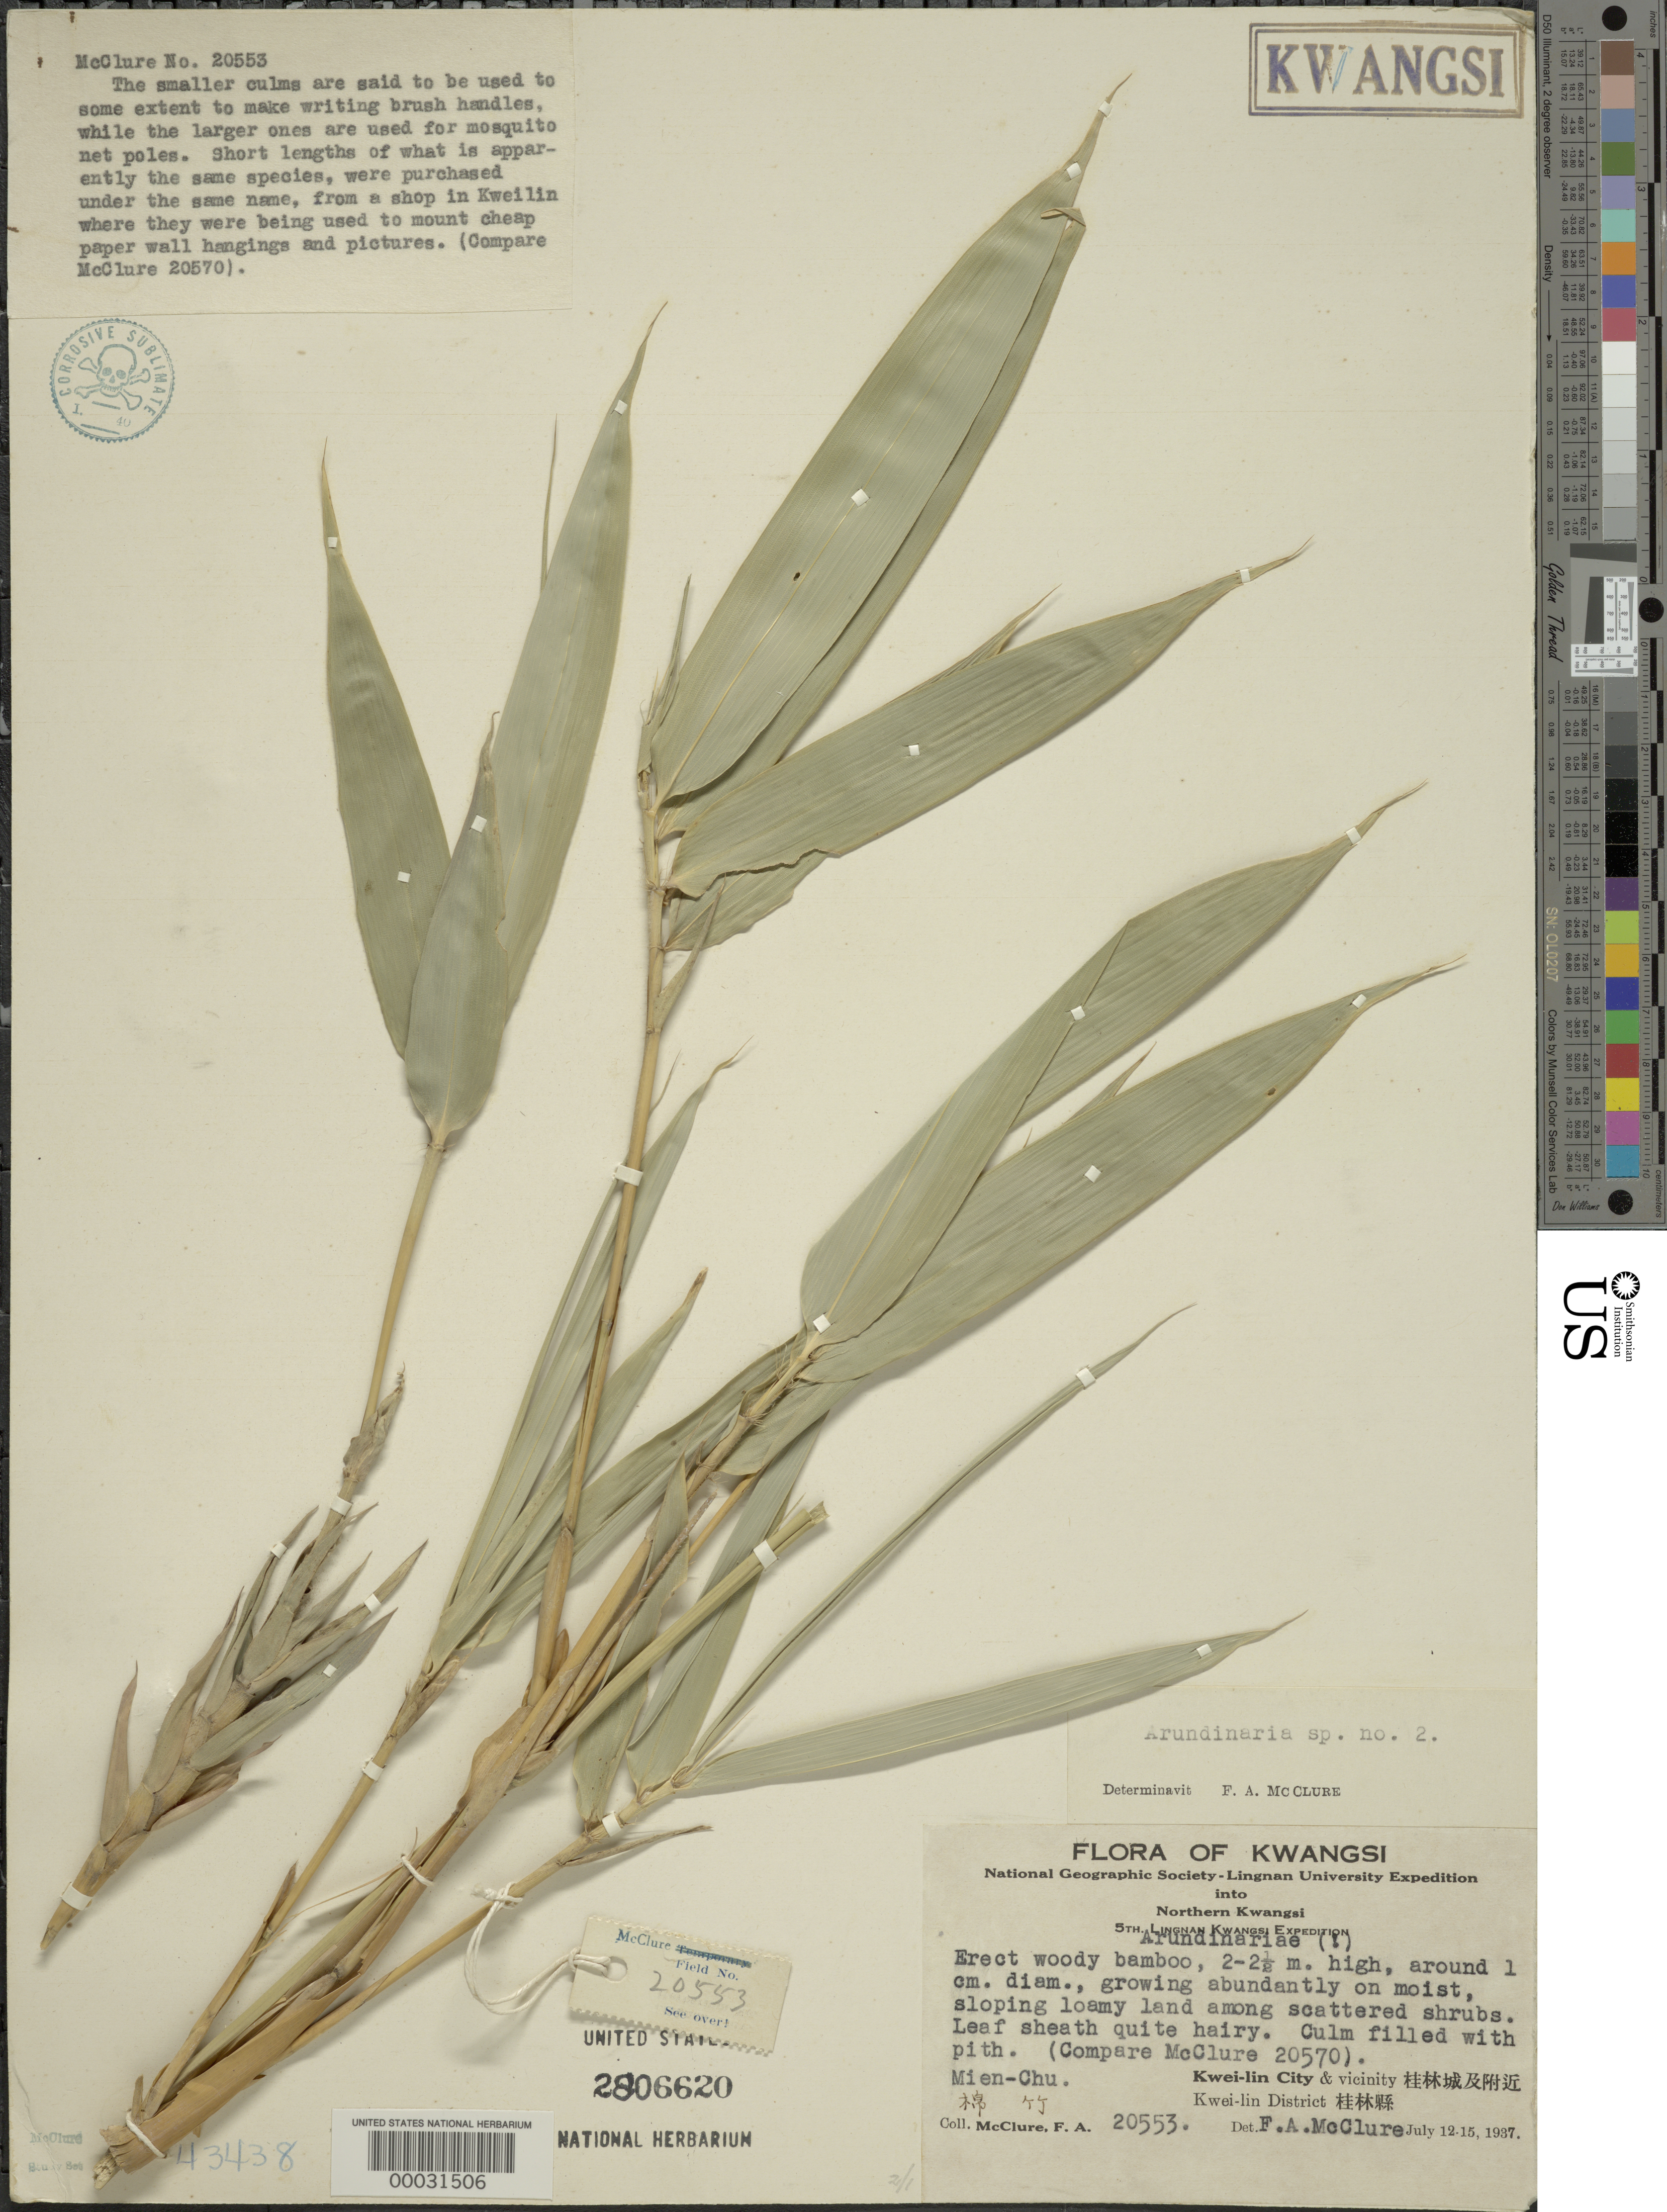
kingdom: Plantae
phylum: Tracheophyta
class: Liliopsida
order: Poales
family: Poaceae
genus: Arundinaria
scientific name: Arundinaria sp.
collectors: F. A. McClure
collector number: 20553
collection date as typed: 12 Jul 1937 to 15 Jul 1937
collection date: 1937-07-12/1937-07-15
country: China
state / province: Guangxi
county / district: Kwei-Lin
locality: Mien-Chu; Kwei-Lin city and vicinity, Guilin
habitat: Moist, sloping loamy land among scattered shrubs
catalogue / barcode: US 2806620